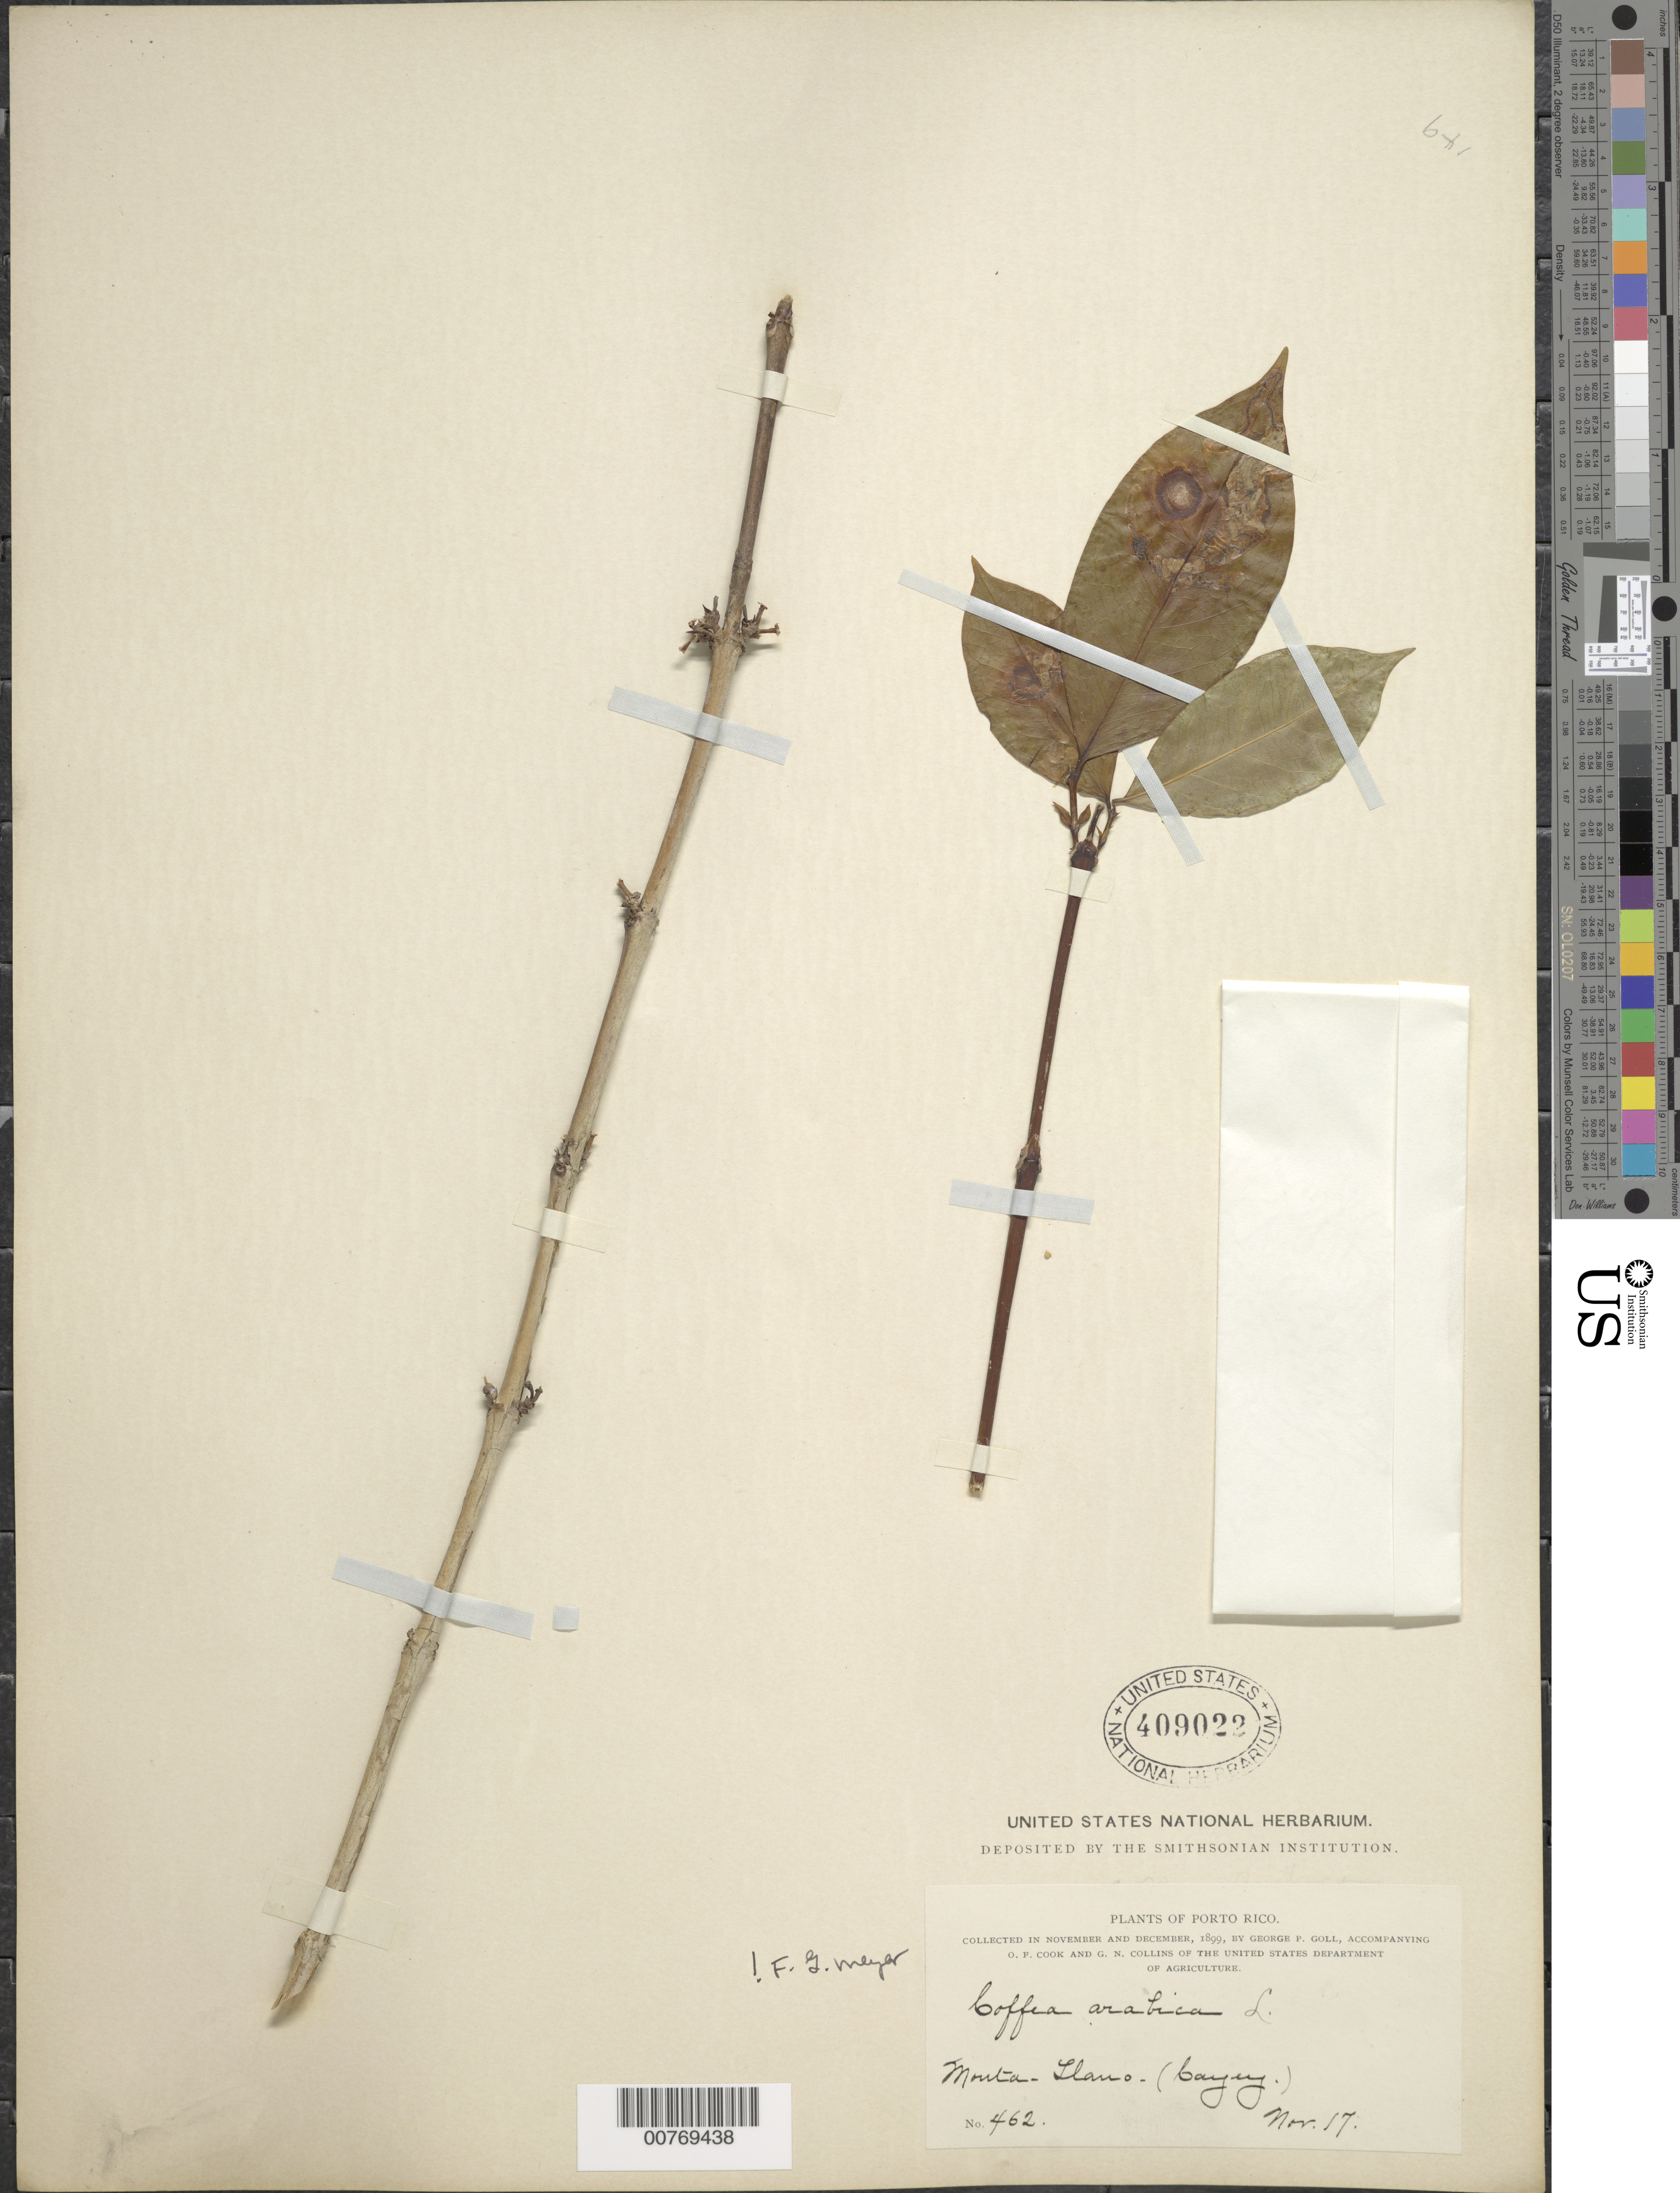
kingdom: Plantae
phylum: Tracheophyta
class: Magnoliopsida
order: Gentianales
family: Rubiaceae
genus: Coffea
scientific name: Coffea arabica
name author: L.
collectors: G. Goll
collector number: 462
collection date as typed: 17 Nov 1899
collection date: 1899-11-17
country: Puerto Rico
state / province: Cayey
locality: Monte Llano (Cayey)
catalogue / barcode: US 409022